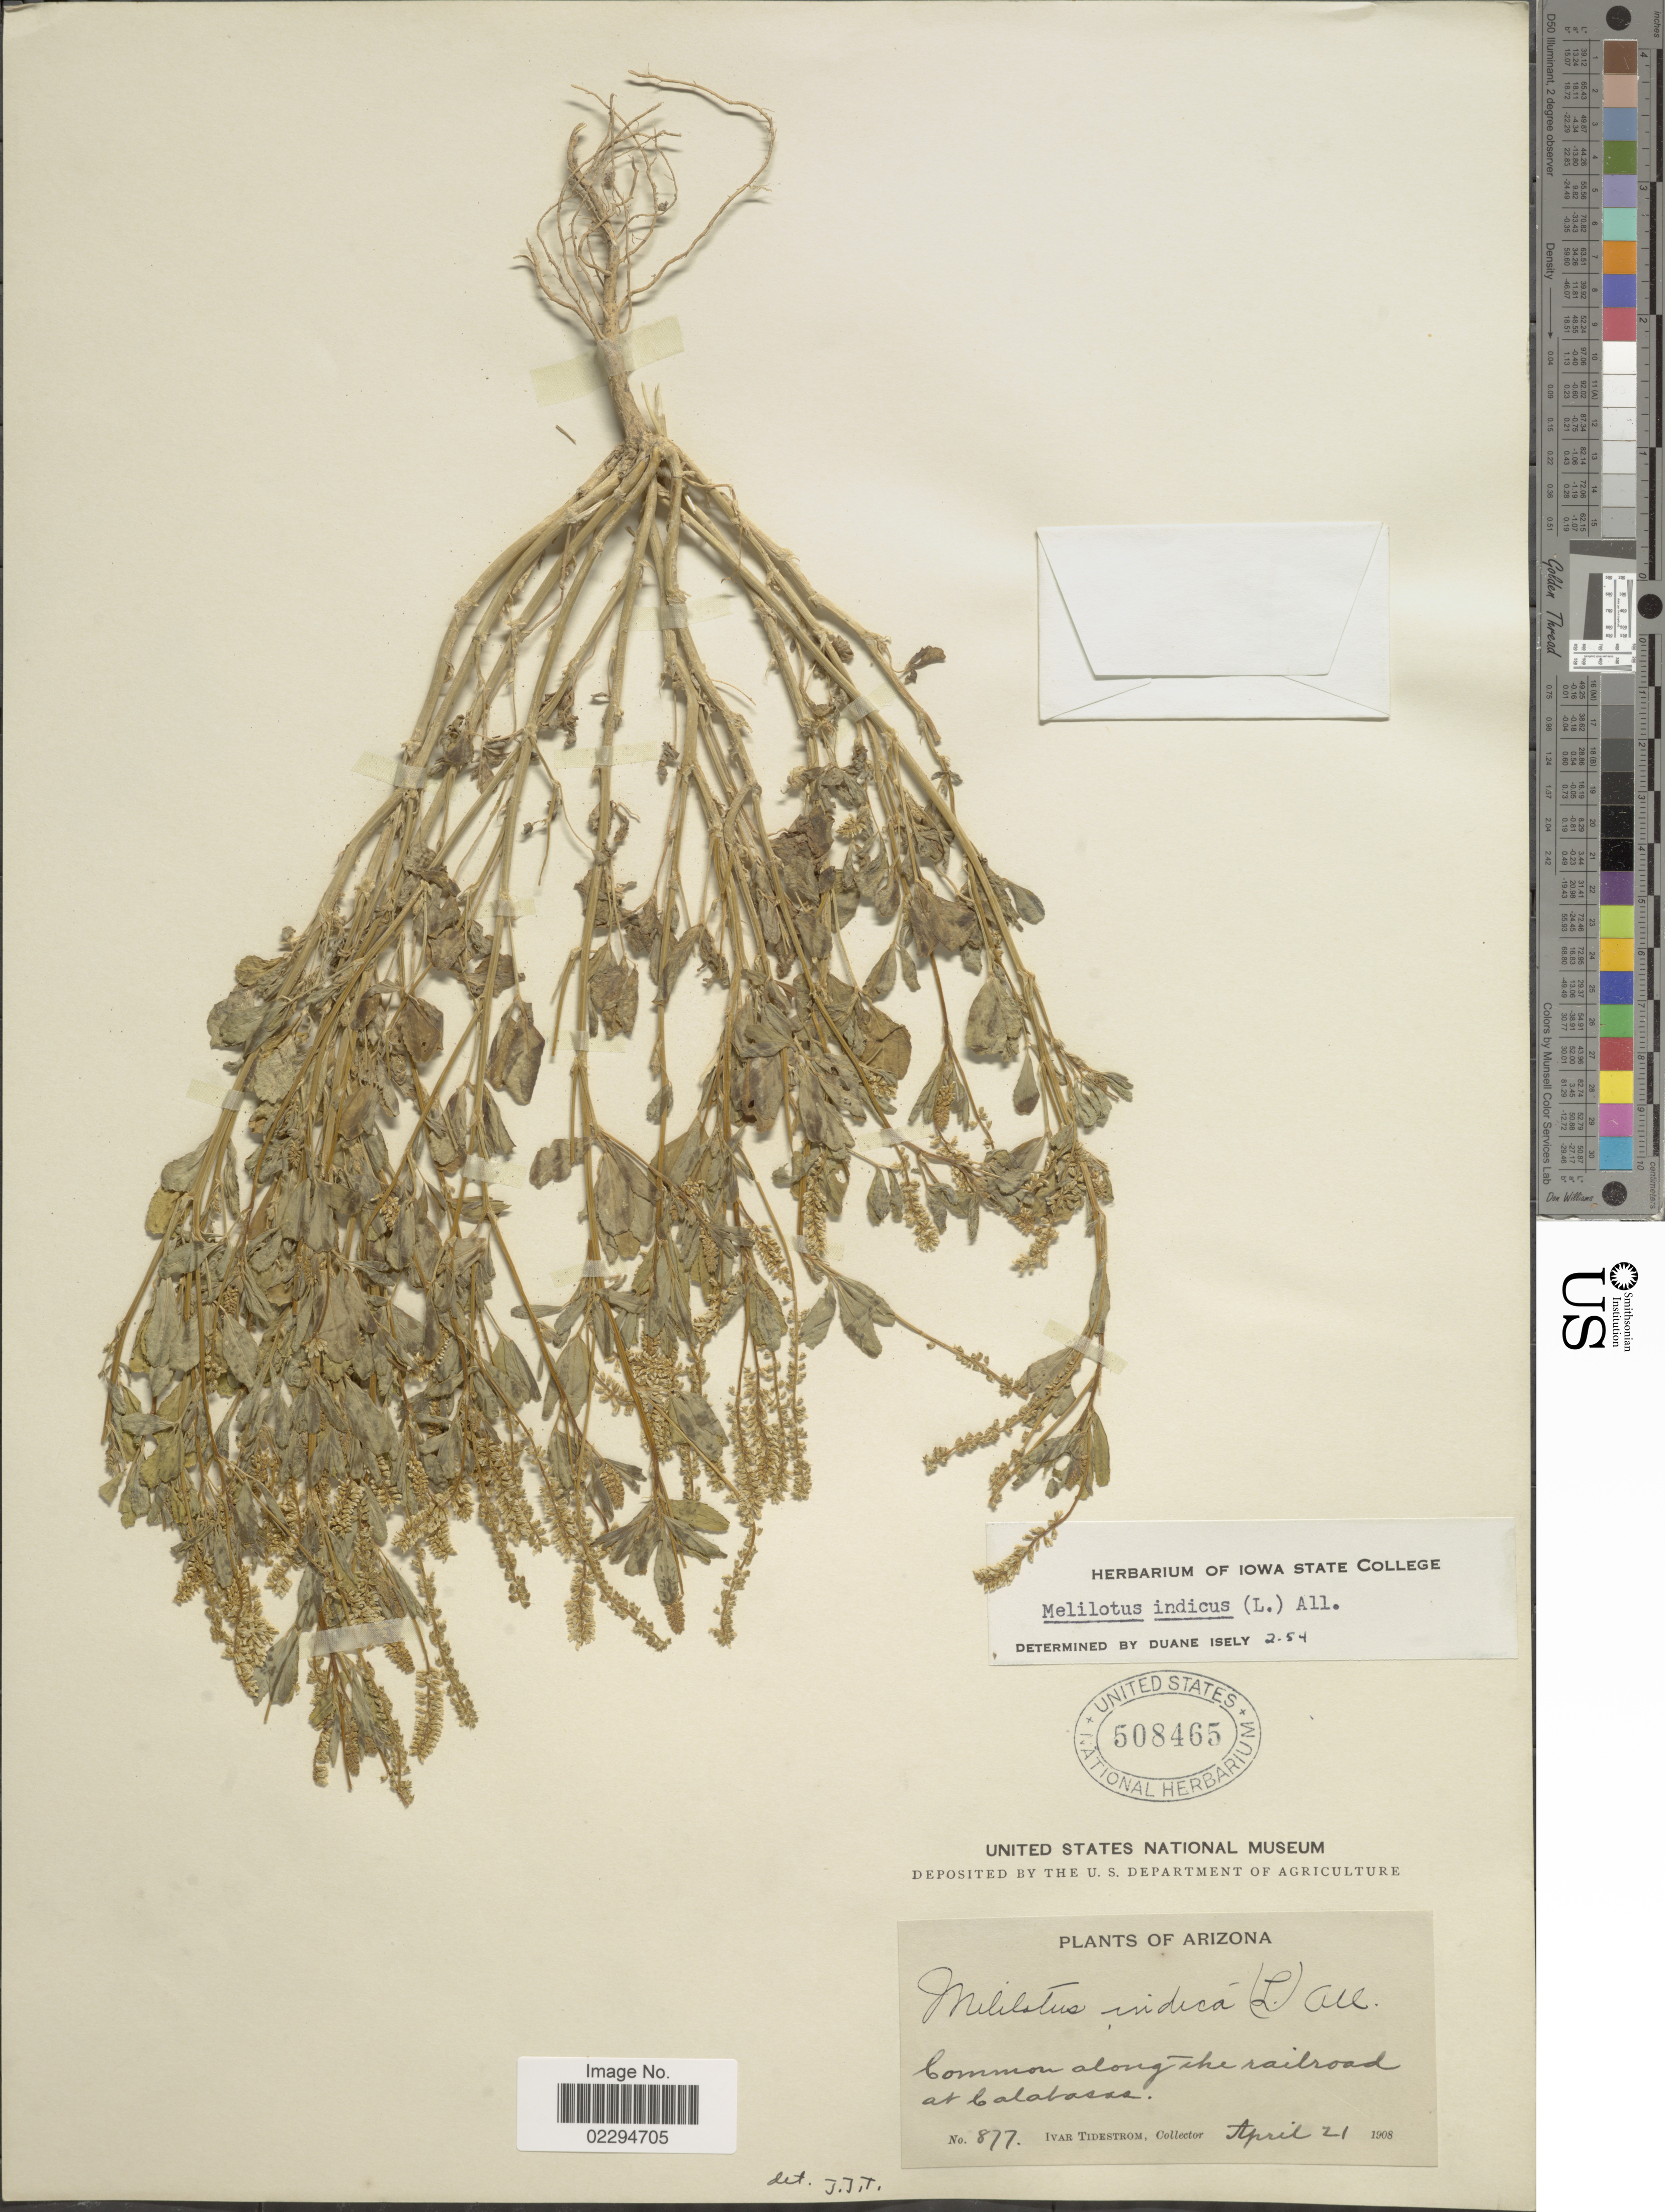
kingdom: Plantae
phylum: Tracheophyta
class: Magnoliopsida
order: Fabales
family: Fabaceae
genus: Melilotus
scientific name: Melilotus indicus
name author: (L.) All.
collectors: I. F. Tidestrom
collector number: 877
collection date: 1908-04-21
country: United States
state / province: Arizona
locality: Common along the railroad at Calabasas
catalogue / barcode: US 508465